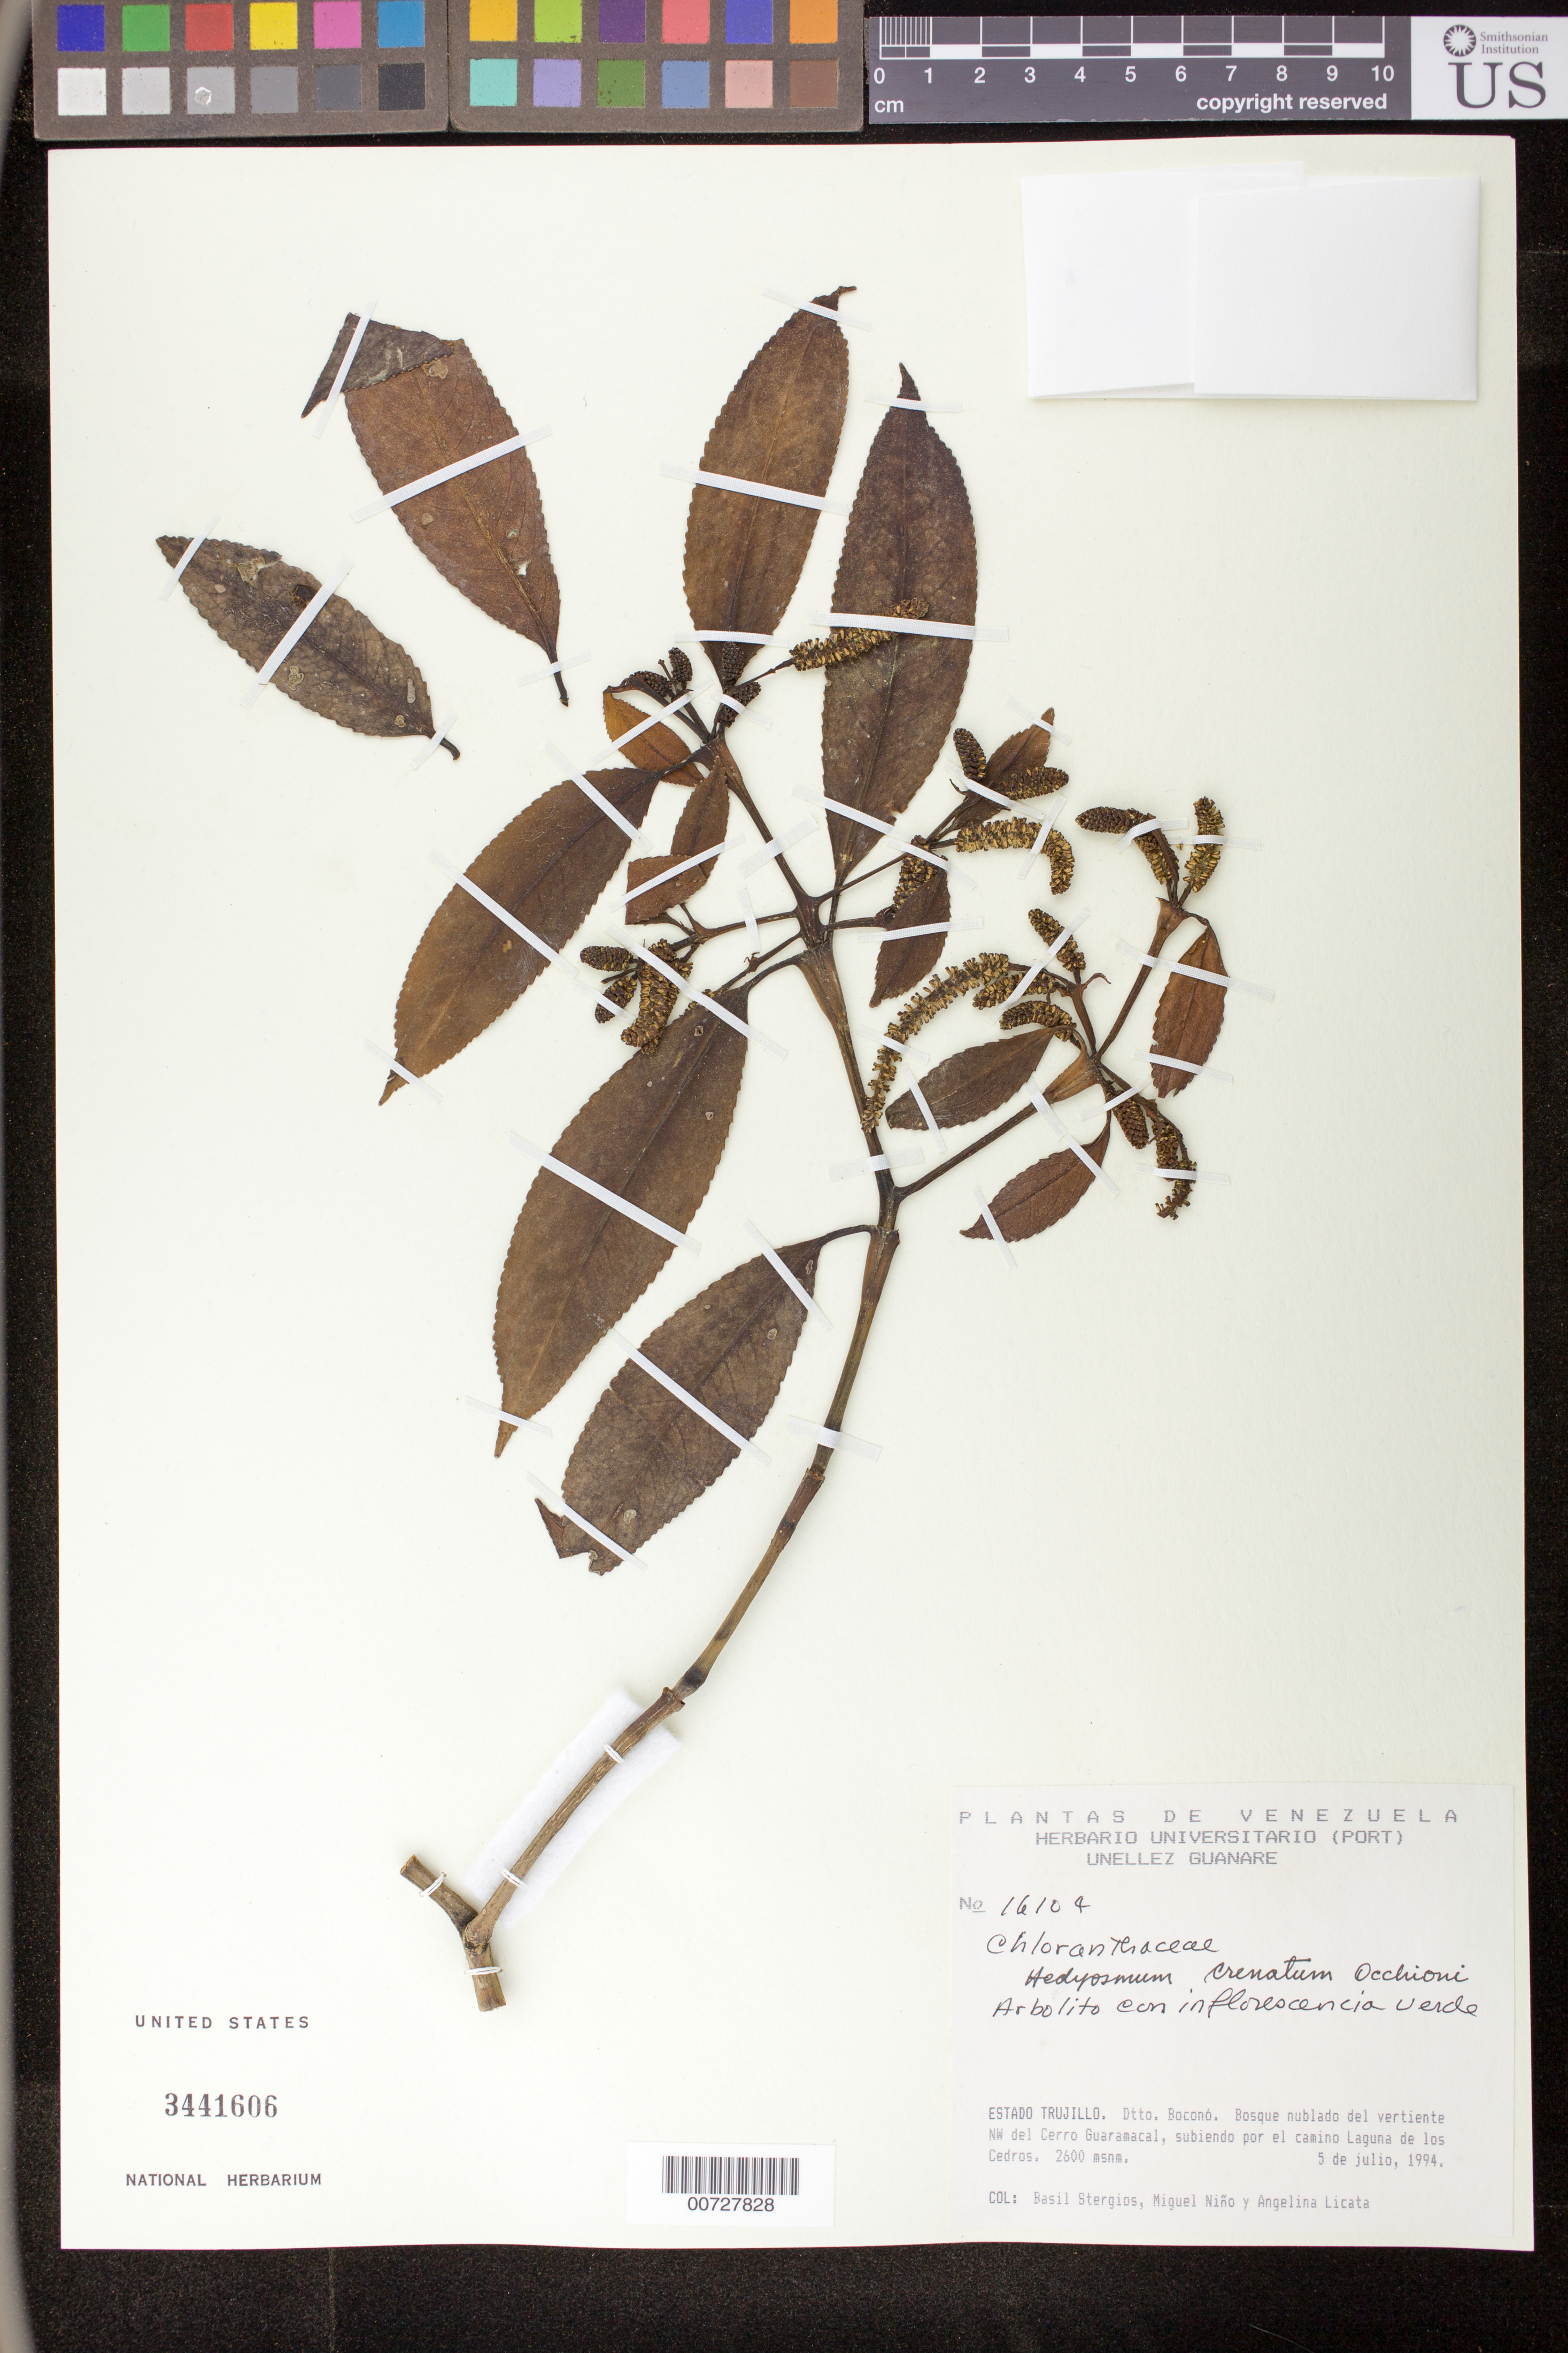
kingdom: Plantae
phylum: Tracheophyta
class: Magnoliopsida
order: Chloranthales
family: Chloranthaceae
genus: Hedyosmum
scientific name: Hedyosmum crenatum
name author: Occhioni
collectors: B. G. Stergios, S. M. Niño & A. Licata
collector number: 16104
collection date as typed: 05 Jul 1994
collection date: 1994-07-05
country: Venezuela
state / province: Trujillo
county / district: Boconó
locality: Cerro Guaramacal, vertiente NW del subiendo por el camino Laguna de los Cedros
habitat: bosque nublado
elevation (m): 2600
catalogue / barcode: US 3441606